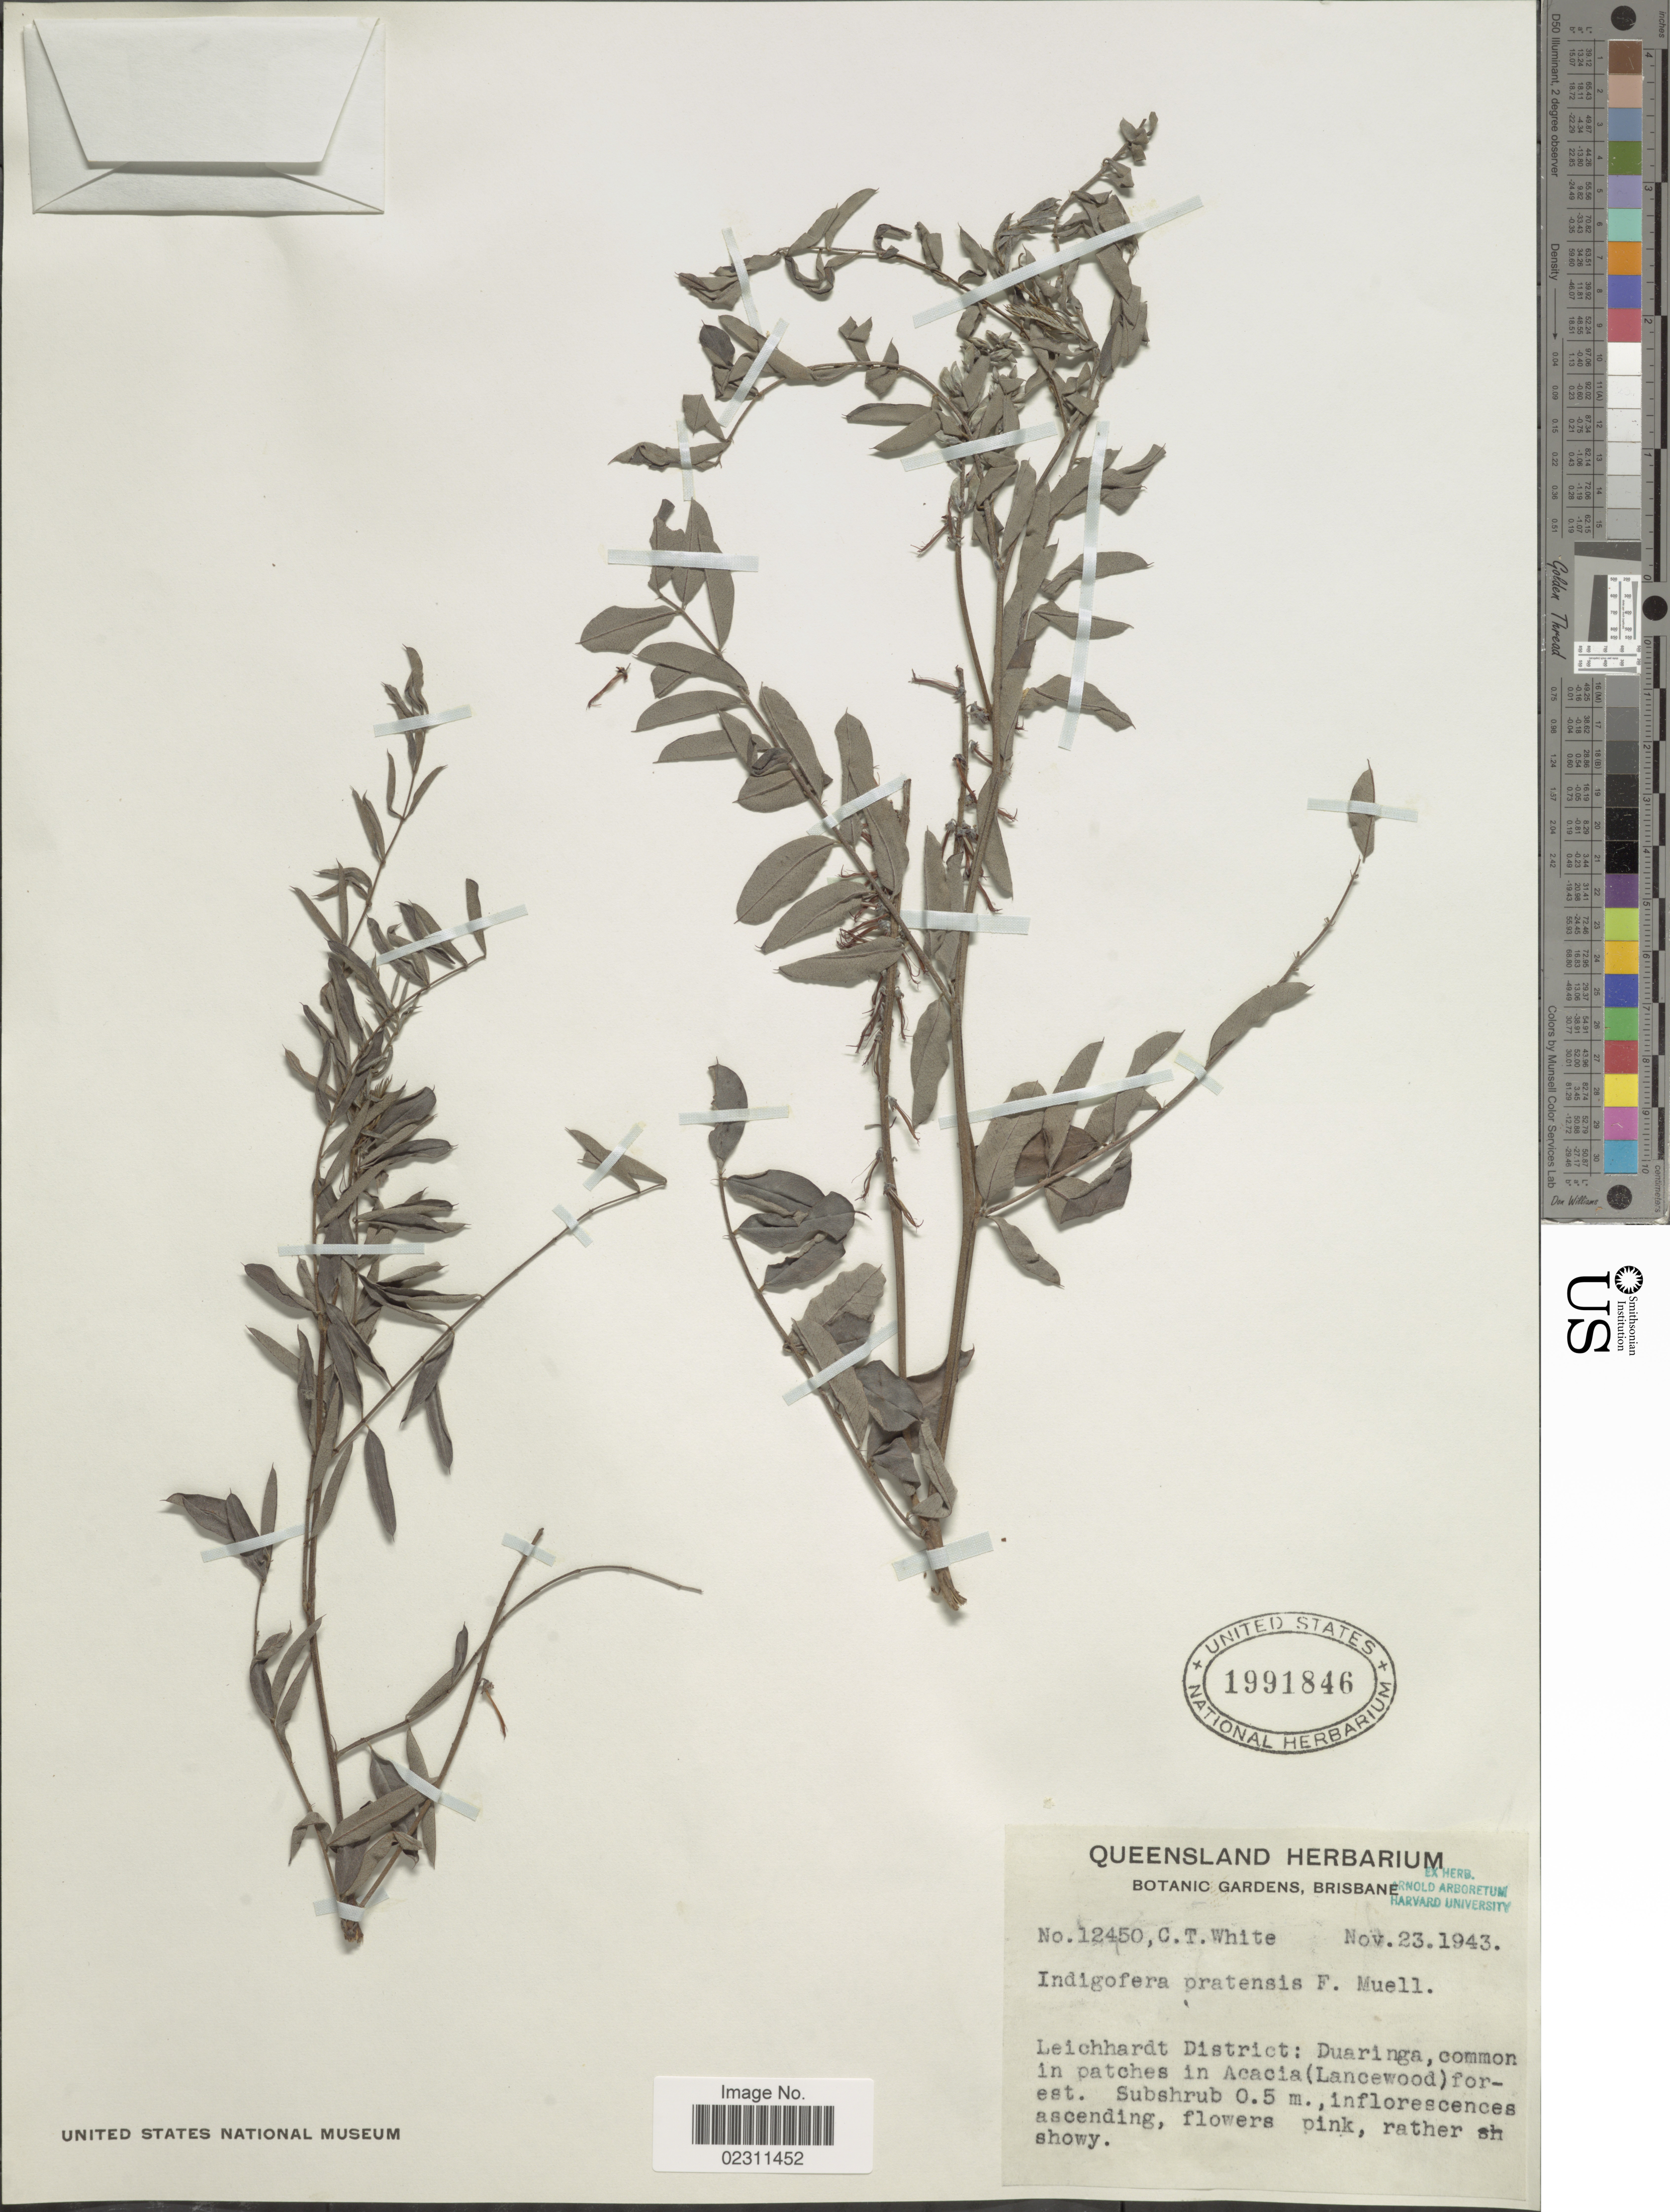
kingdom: Plantae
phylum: Tracheophyta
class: Magnoliopsida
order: Fabales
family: Fabaceae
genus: Indigofera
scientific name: Indigofera pratensis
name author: F. Muell.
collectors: C. T. White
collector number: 12450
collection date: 1943-11-23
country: Australia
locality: Leichhardt District: Duaringa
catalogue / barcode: US 1991846